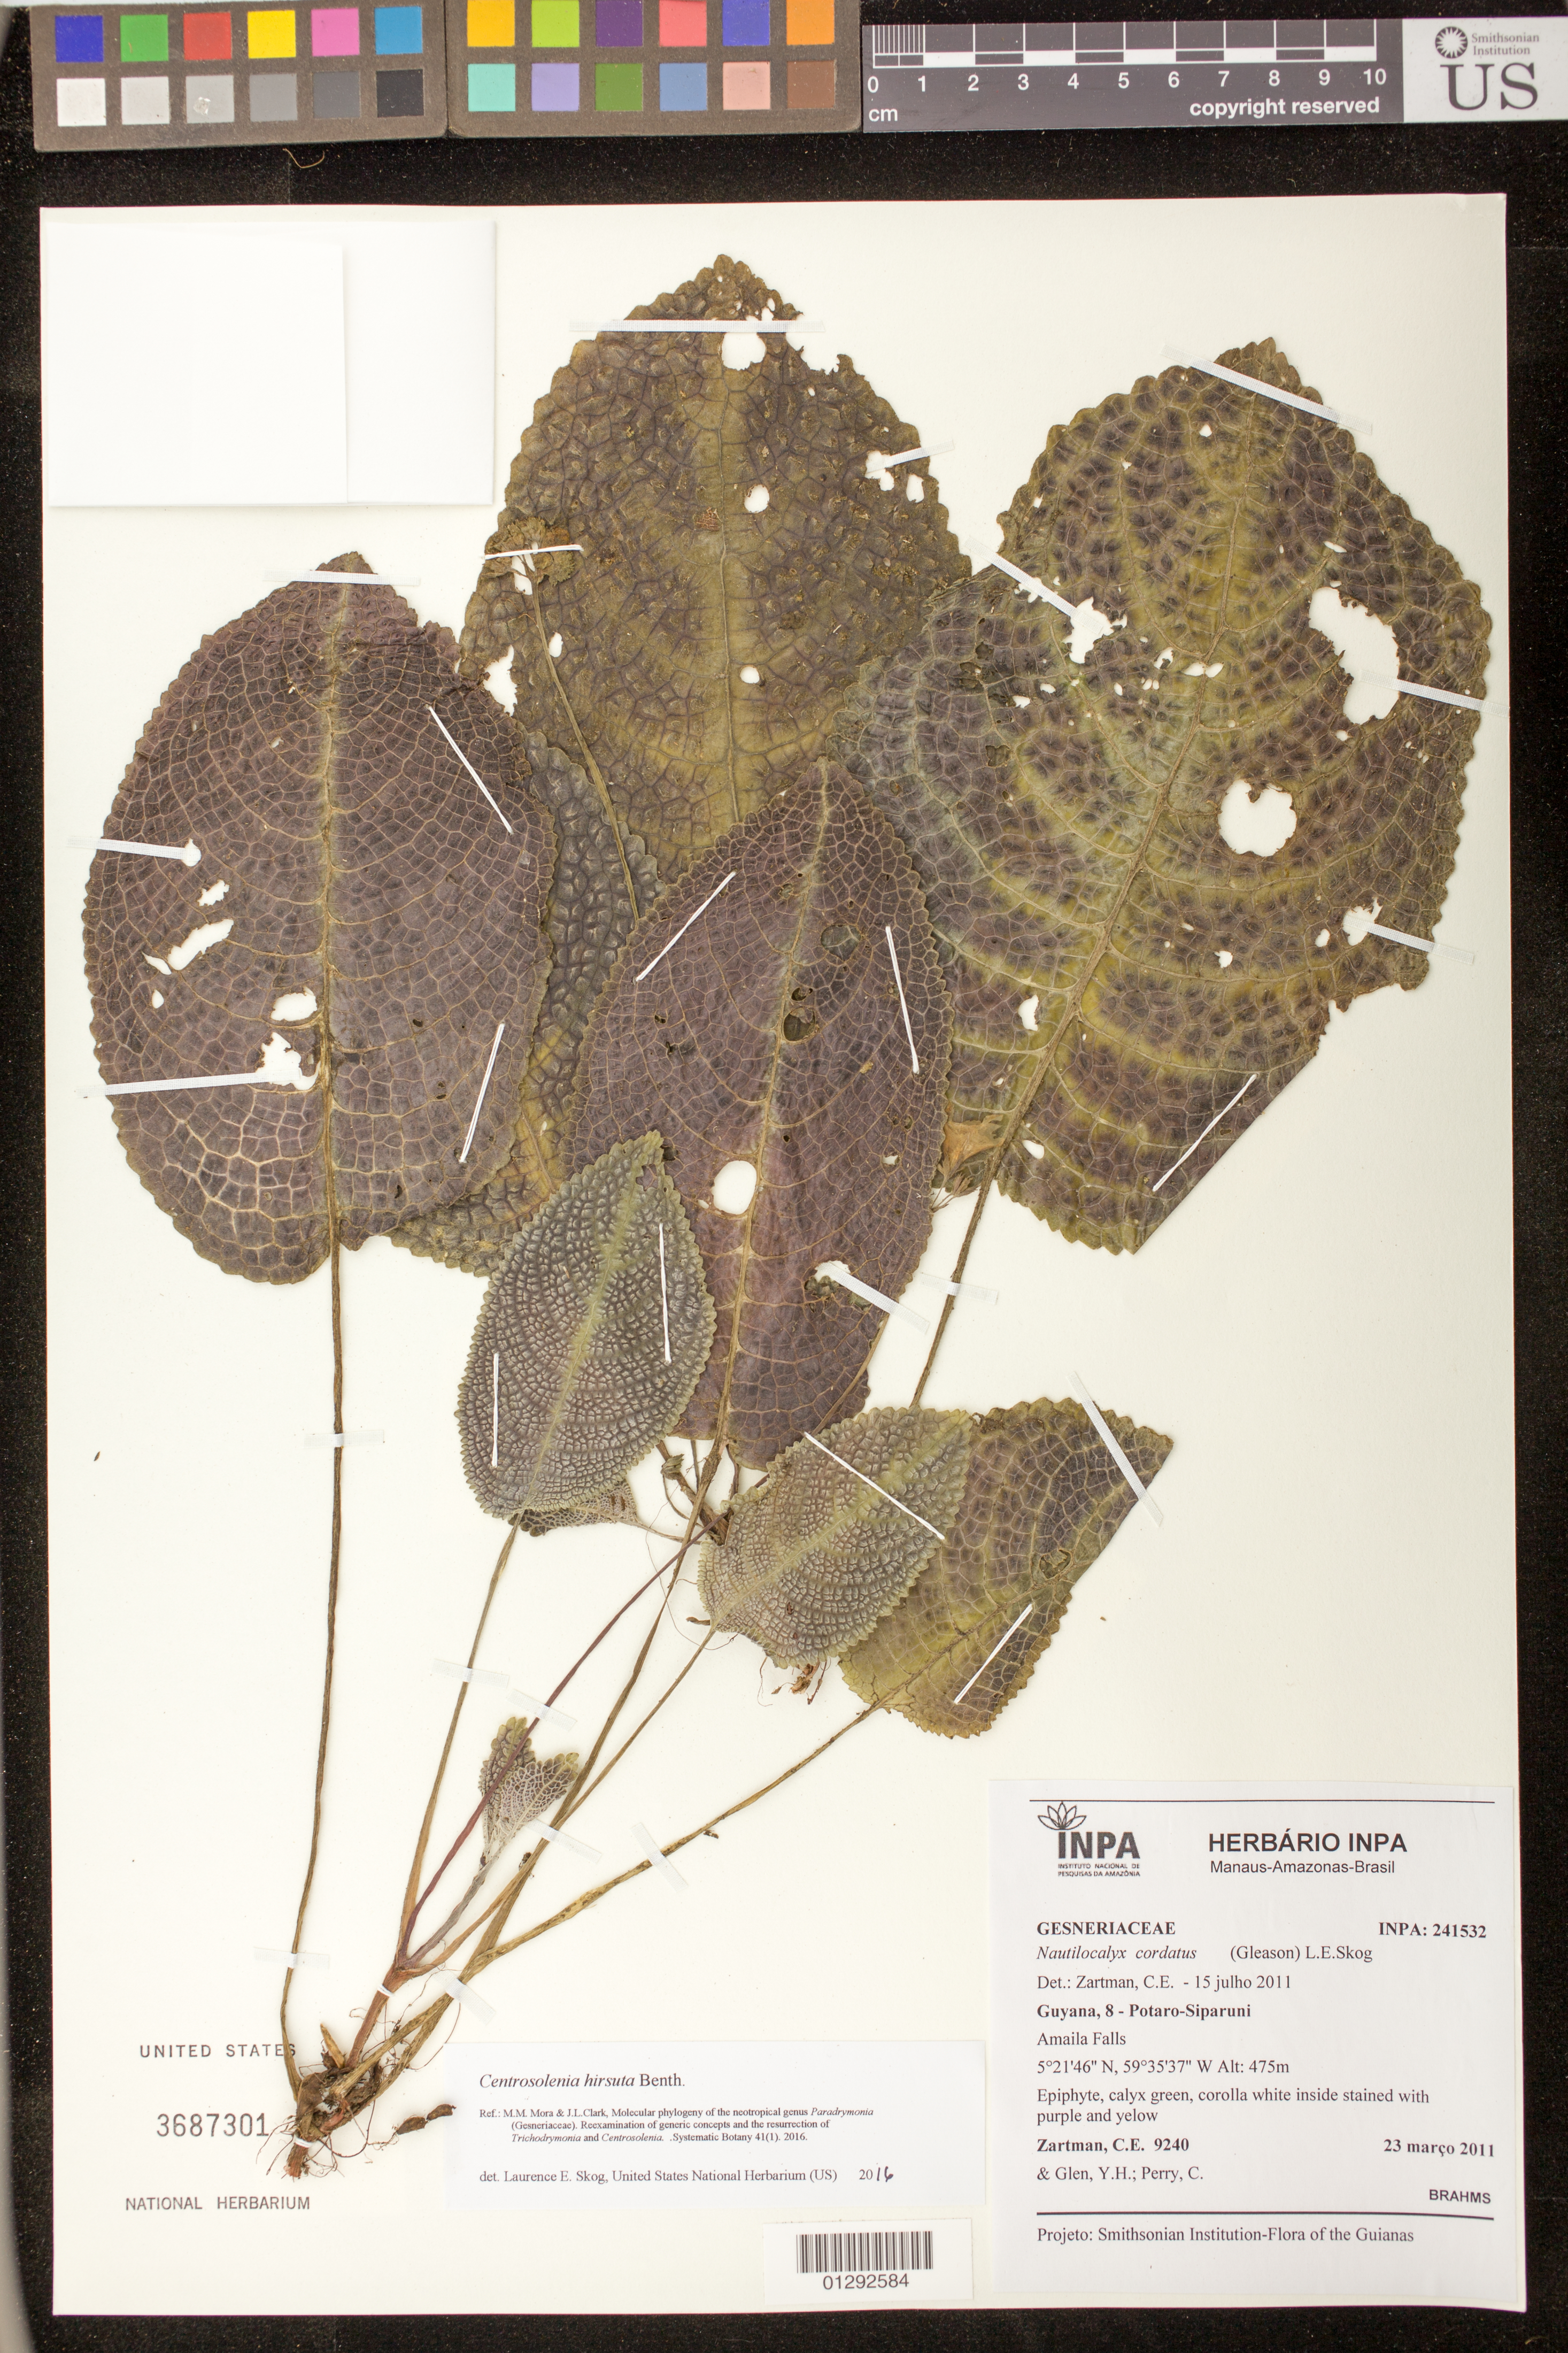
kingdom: Plantae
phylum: Tracheophyta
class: Magnoliopsida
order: Lamiales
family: Gesneriaceae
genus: Centrosolenia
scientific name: Centrosolenia hirsuta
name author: Benth.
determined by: Skog, Laurence E.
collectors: C. Zartman, Y. Glen & C. Perry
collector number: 9240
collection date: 2011-03-23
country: Guyana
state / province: Potaro-Siparuni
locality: Amaila Falls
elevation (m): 475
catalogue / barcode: US 3687301